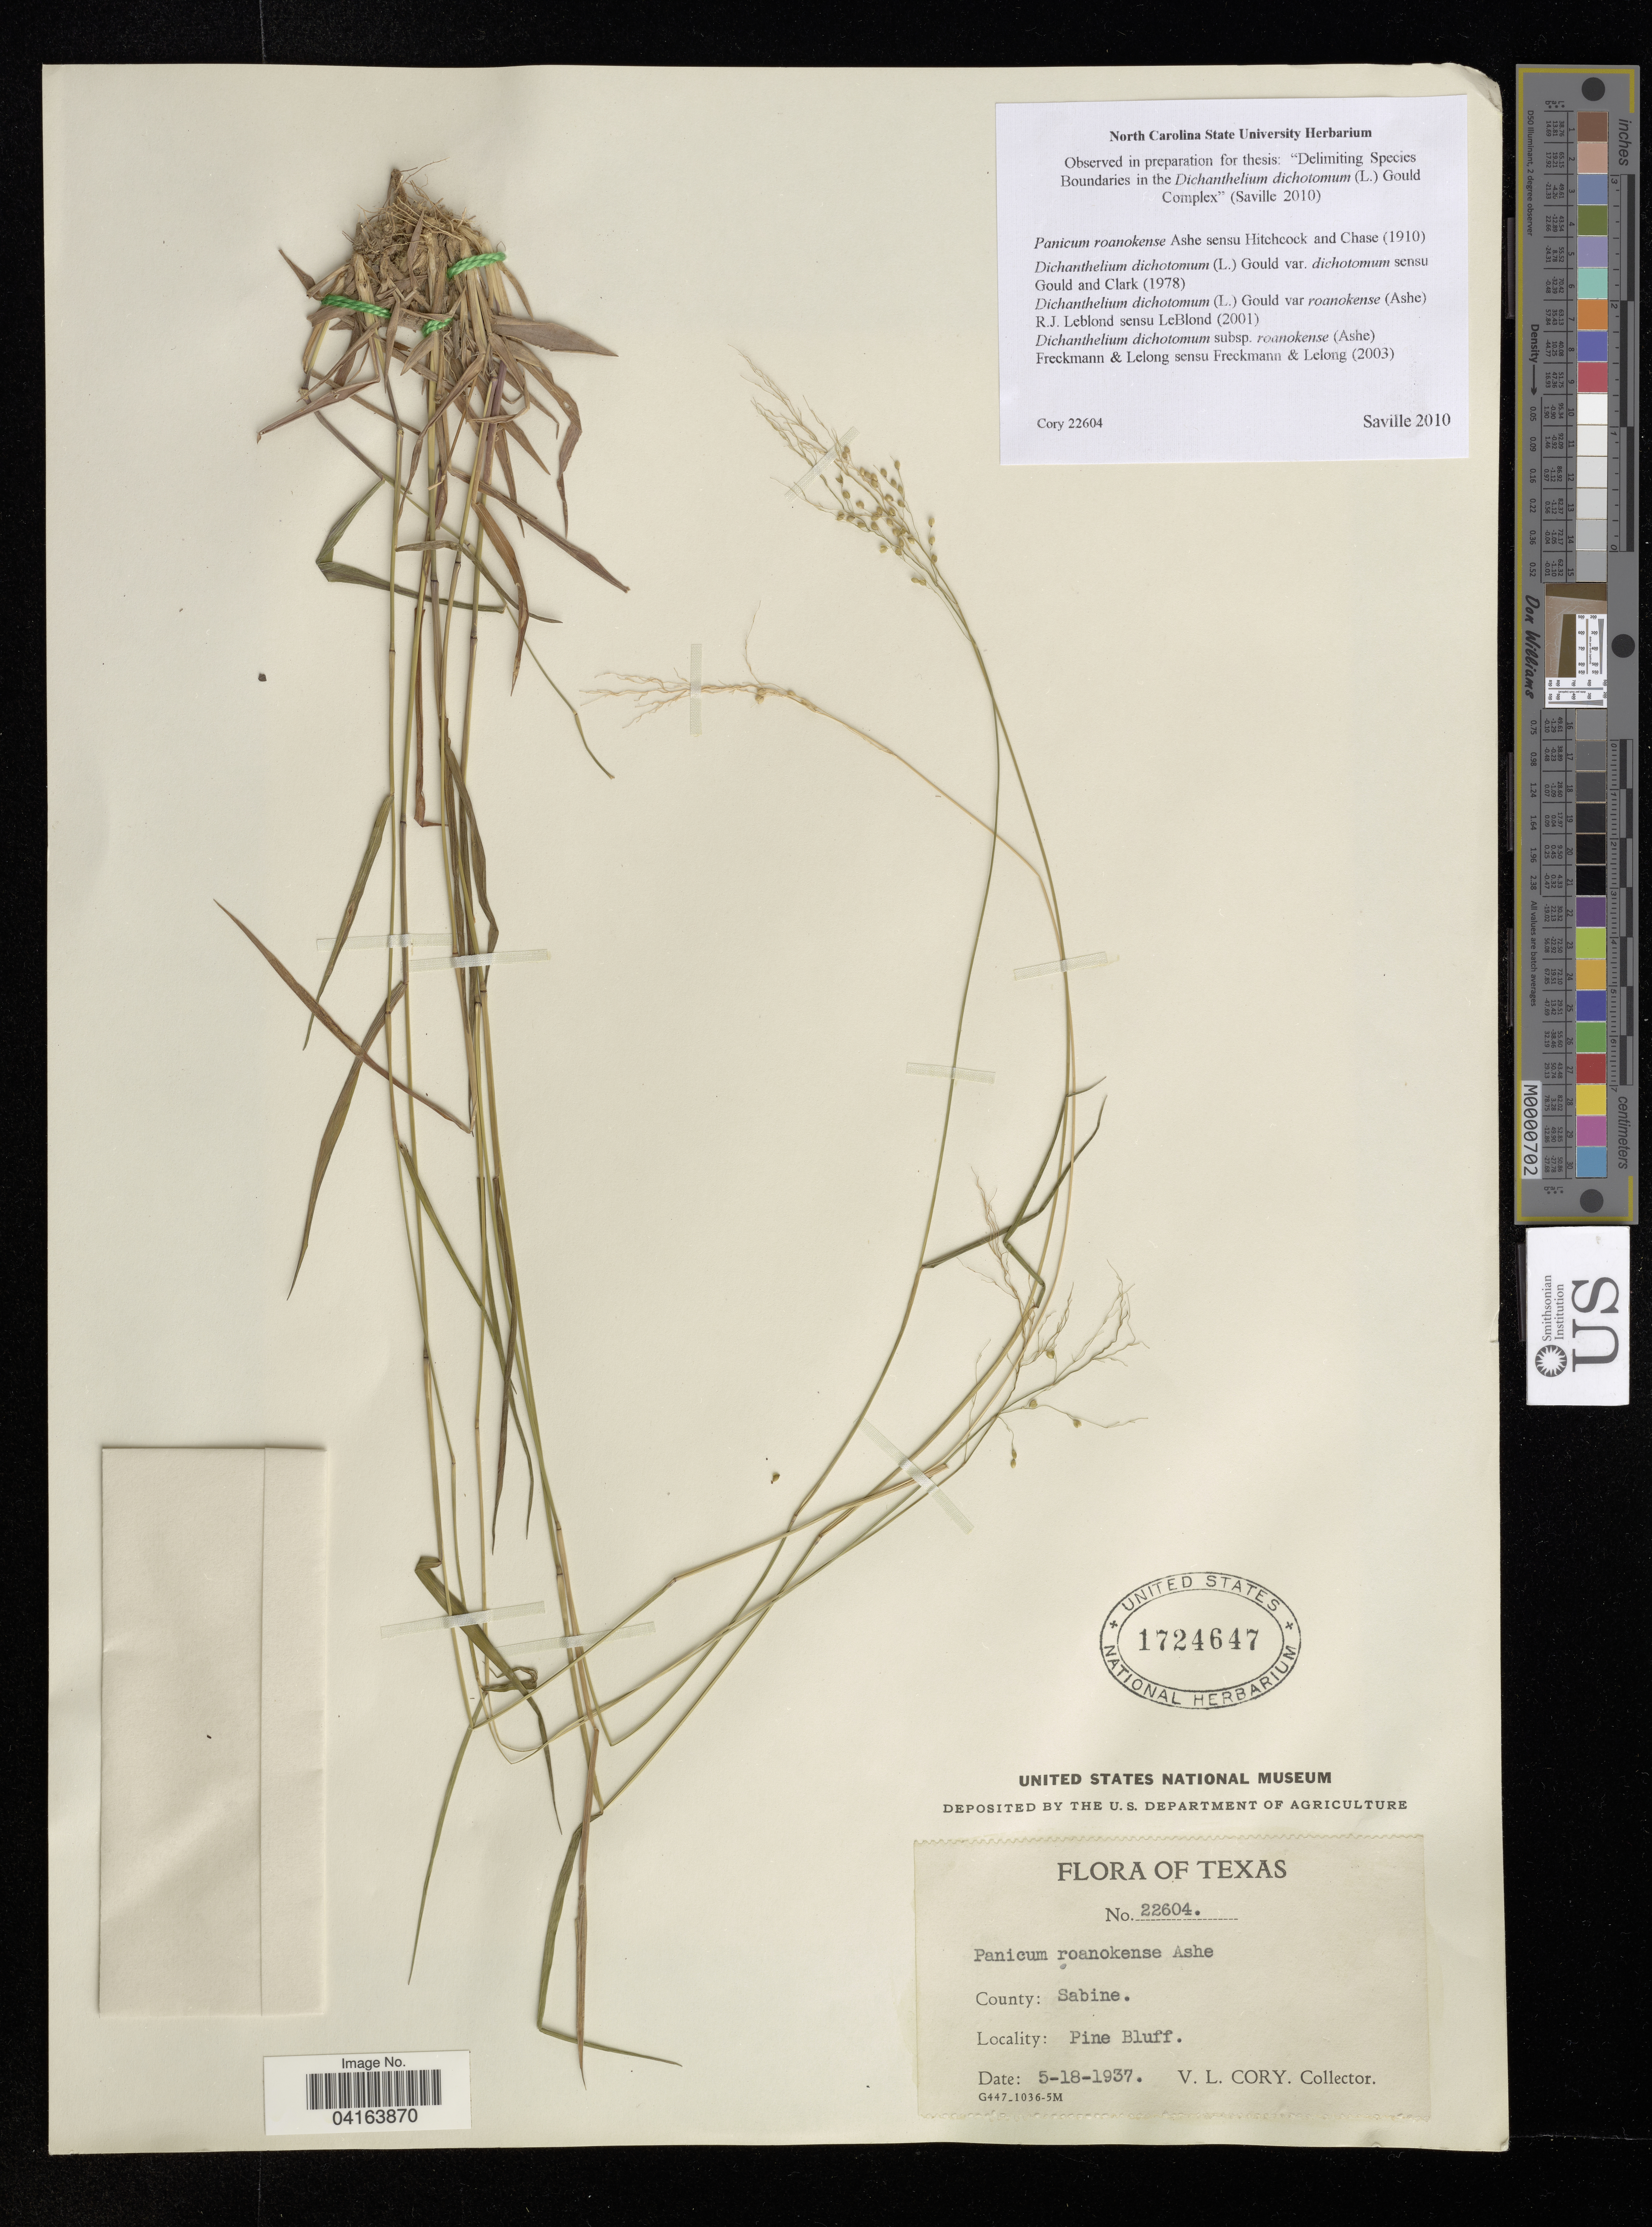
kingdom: Plantae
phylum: Tracheophyta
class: Liliopsida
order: Poales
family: Poaceae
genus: Dichanthelium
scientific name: Dichanthelium dichotomum subsp. roanokense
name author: (Ashe) LeBlond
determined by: Saville, A. C., (NCSC), North Carolina State University (UNITED STATES)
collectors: V. Cory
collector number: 22604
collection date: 1937-05-18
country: United States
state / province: Texas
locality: County: Sabine. Pine Bluff.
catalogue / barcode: US 1724647